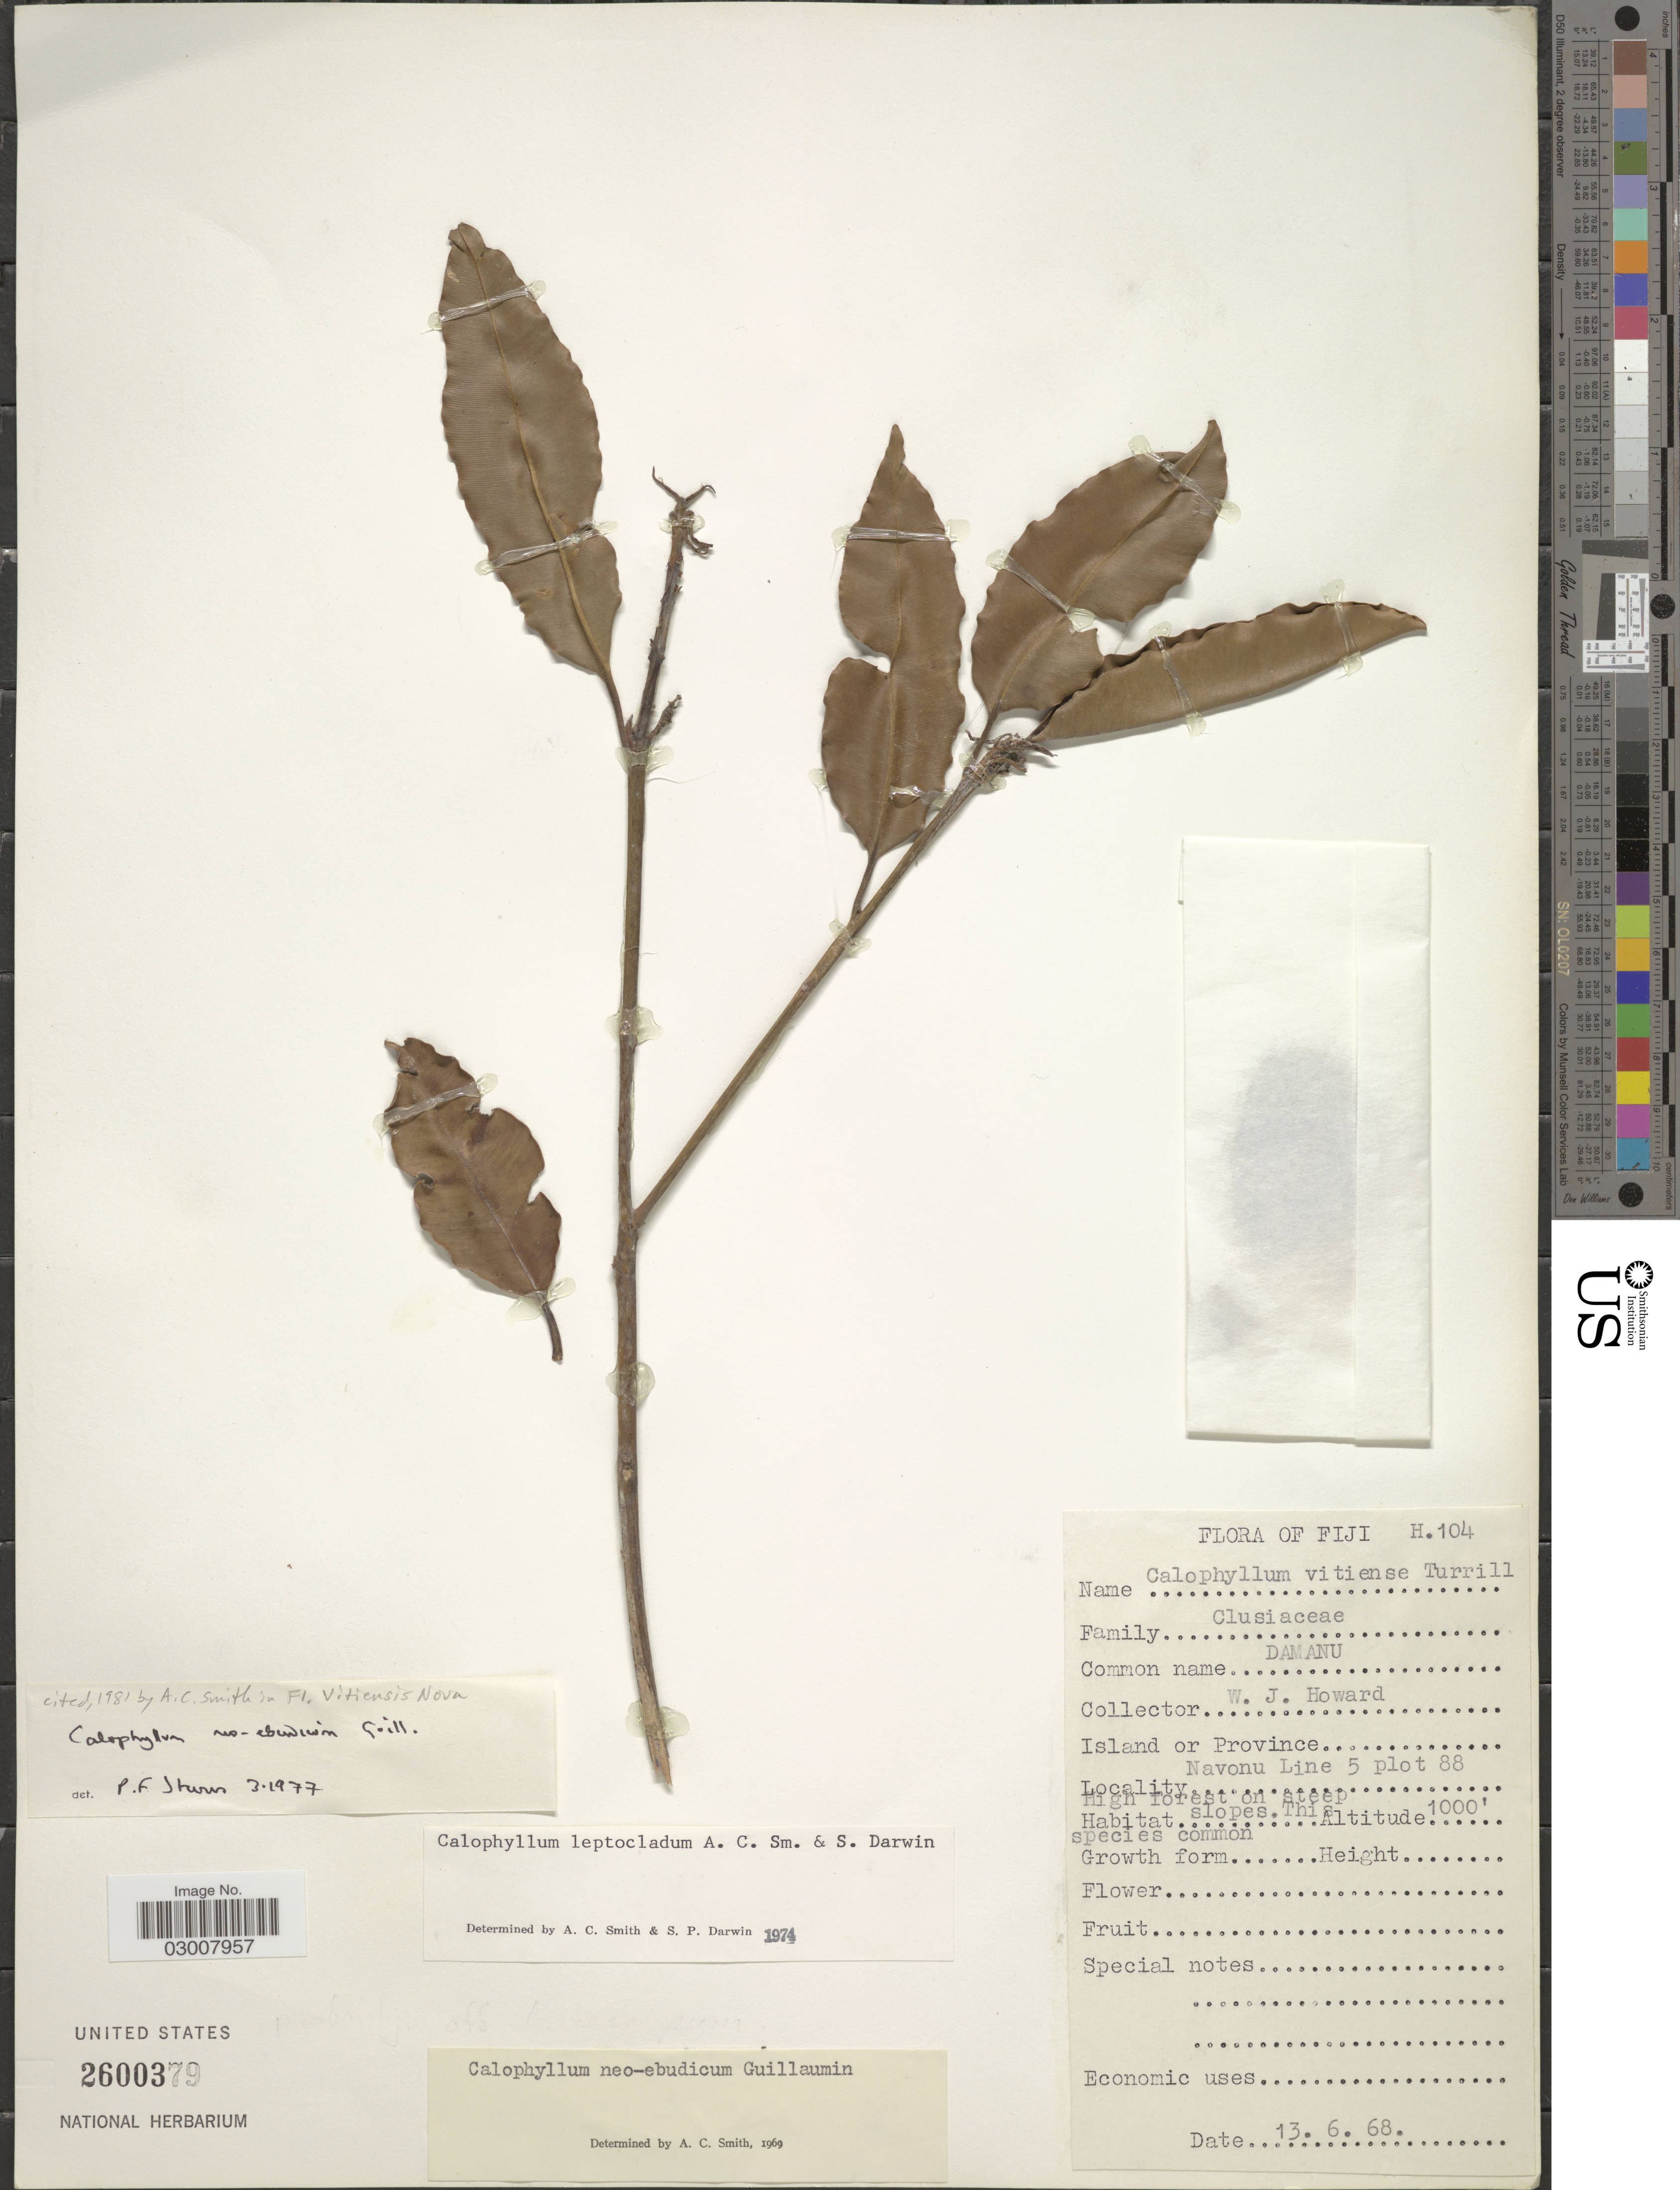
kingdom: Plantae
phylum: Tracheophyta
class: Magnoliopsida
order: Malpighiales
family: Calophyllaceae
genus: Calophyllum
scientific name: Calophyllum neoebudicum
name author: Guillaumin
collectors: W. J. Howard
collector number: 104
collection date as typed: Transcribed d/m/y: 13/6/68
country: Fiji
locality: Navonu Line 5 plot 88.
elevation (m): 305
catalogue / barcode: US 2600379